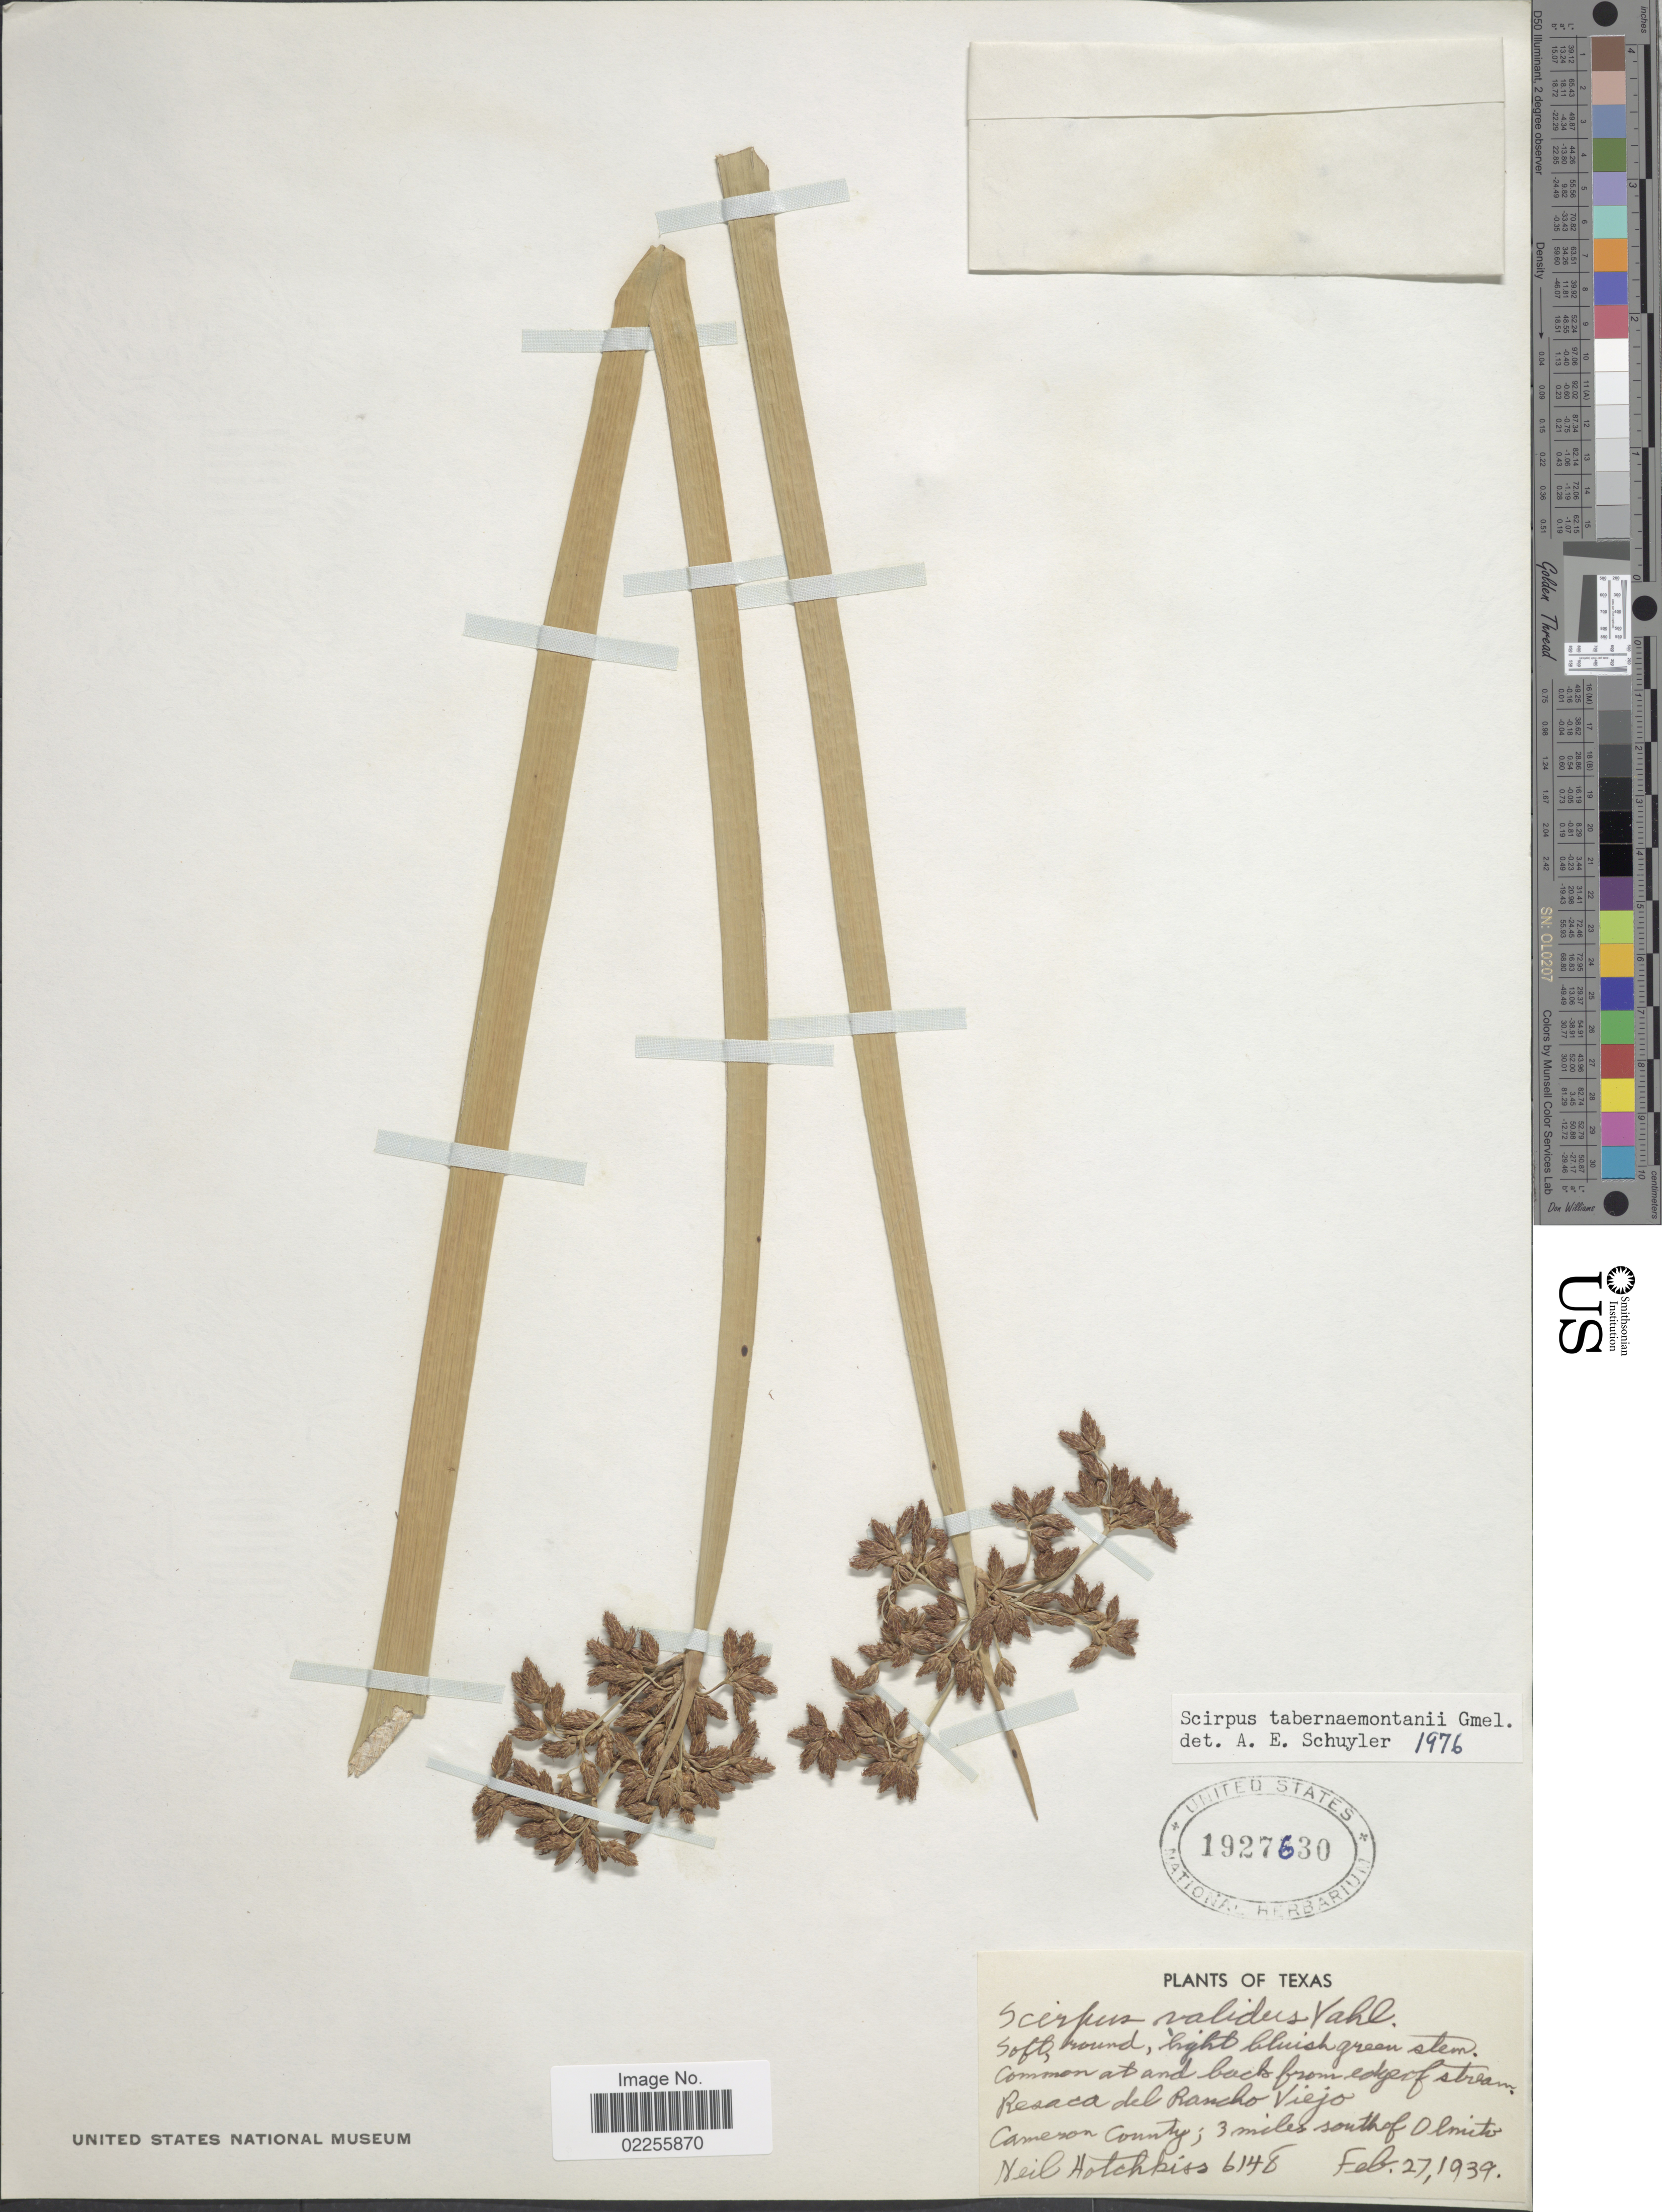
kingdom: Plantae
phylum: Tracheophyta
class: Liliopsida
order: Poales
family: Cyperaceae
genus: Schoenoplectus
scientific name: Schoenoplectus tabernaemontani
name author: (C.C. Gmel.) Palla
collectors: N. Hotchkiss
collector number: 6148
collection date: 1939-02-27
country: United States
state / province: Texas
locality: Common at and back from edge of stream, Resaca del Rancho Viejo, Cameron County; 3 miles south of Olmito.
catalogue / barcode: US 1927630